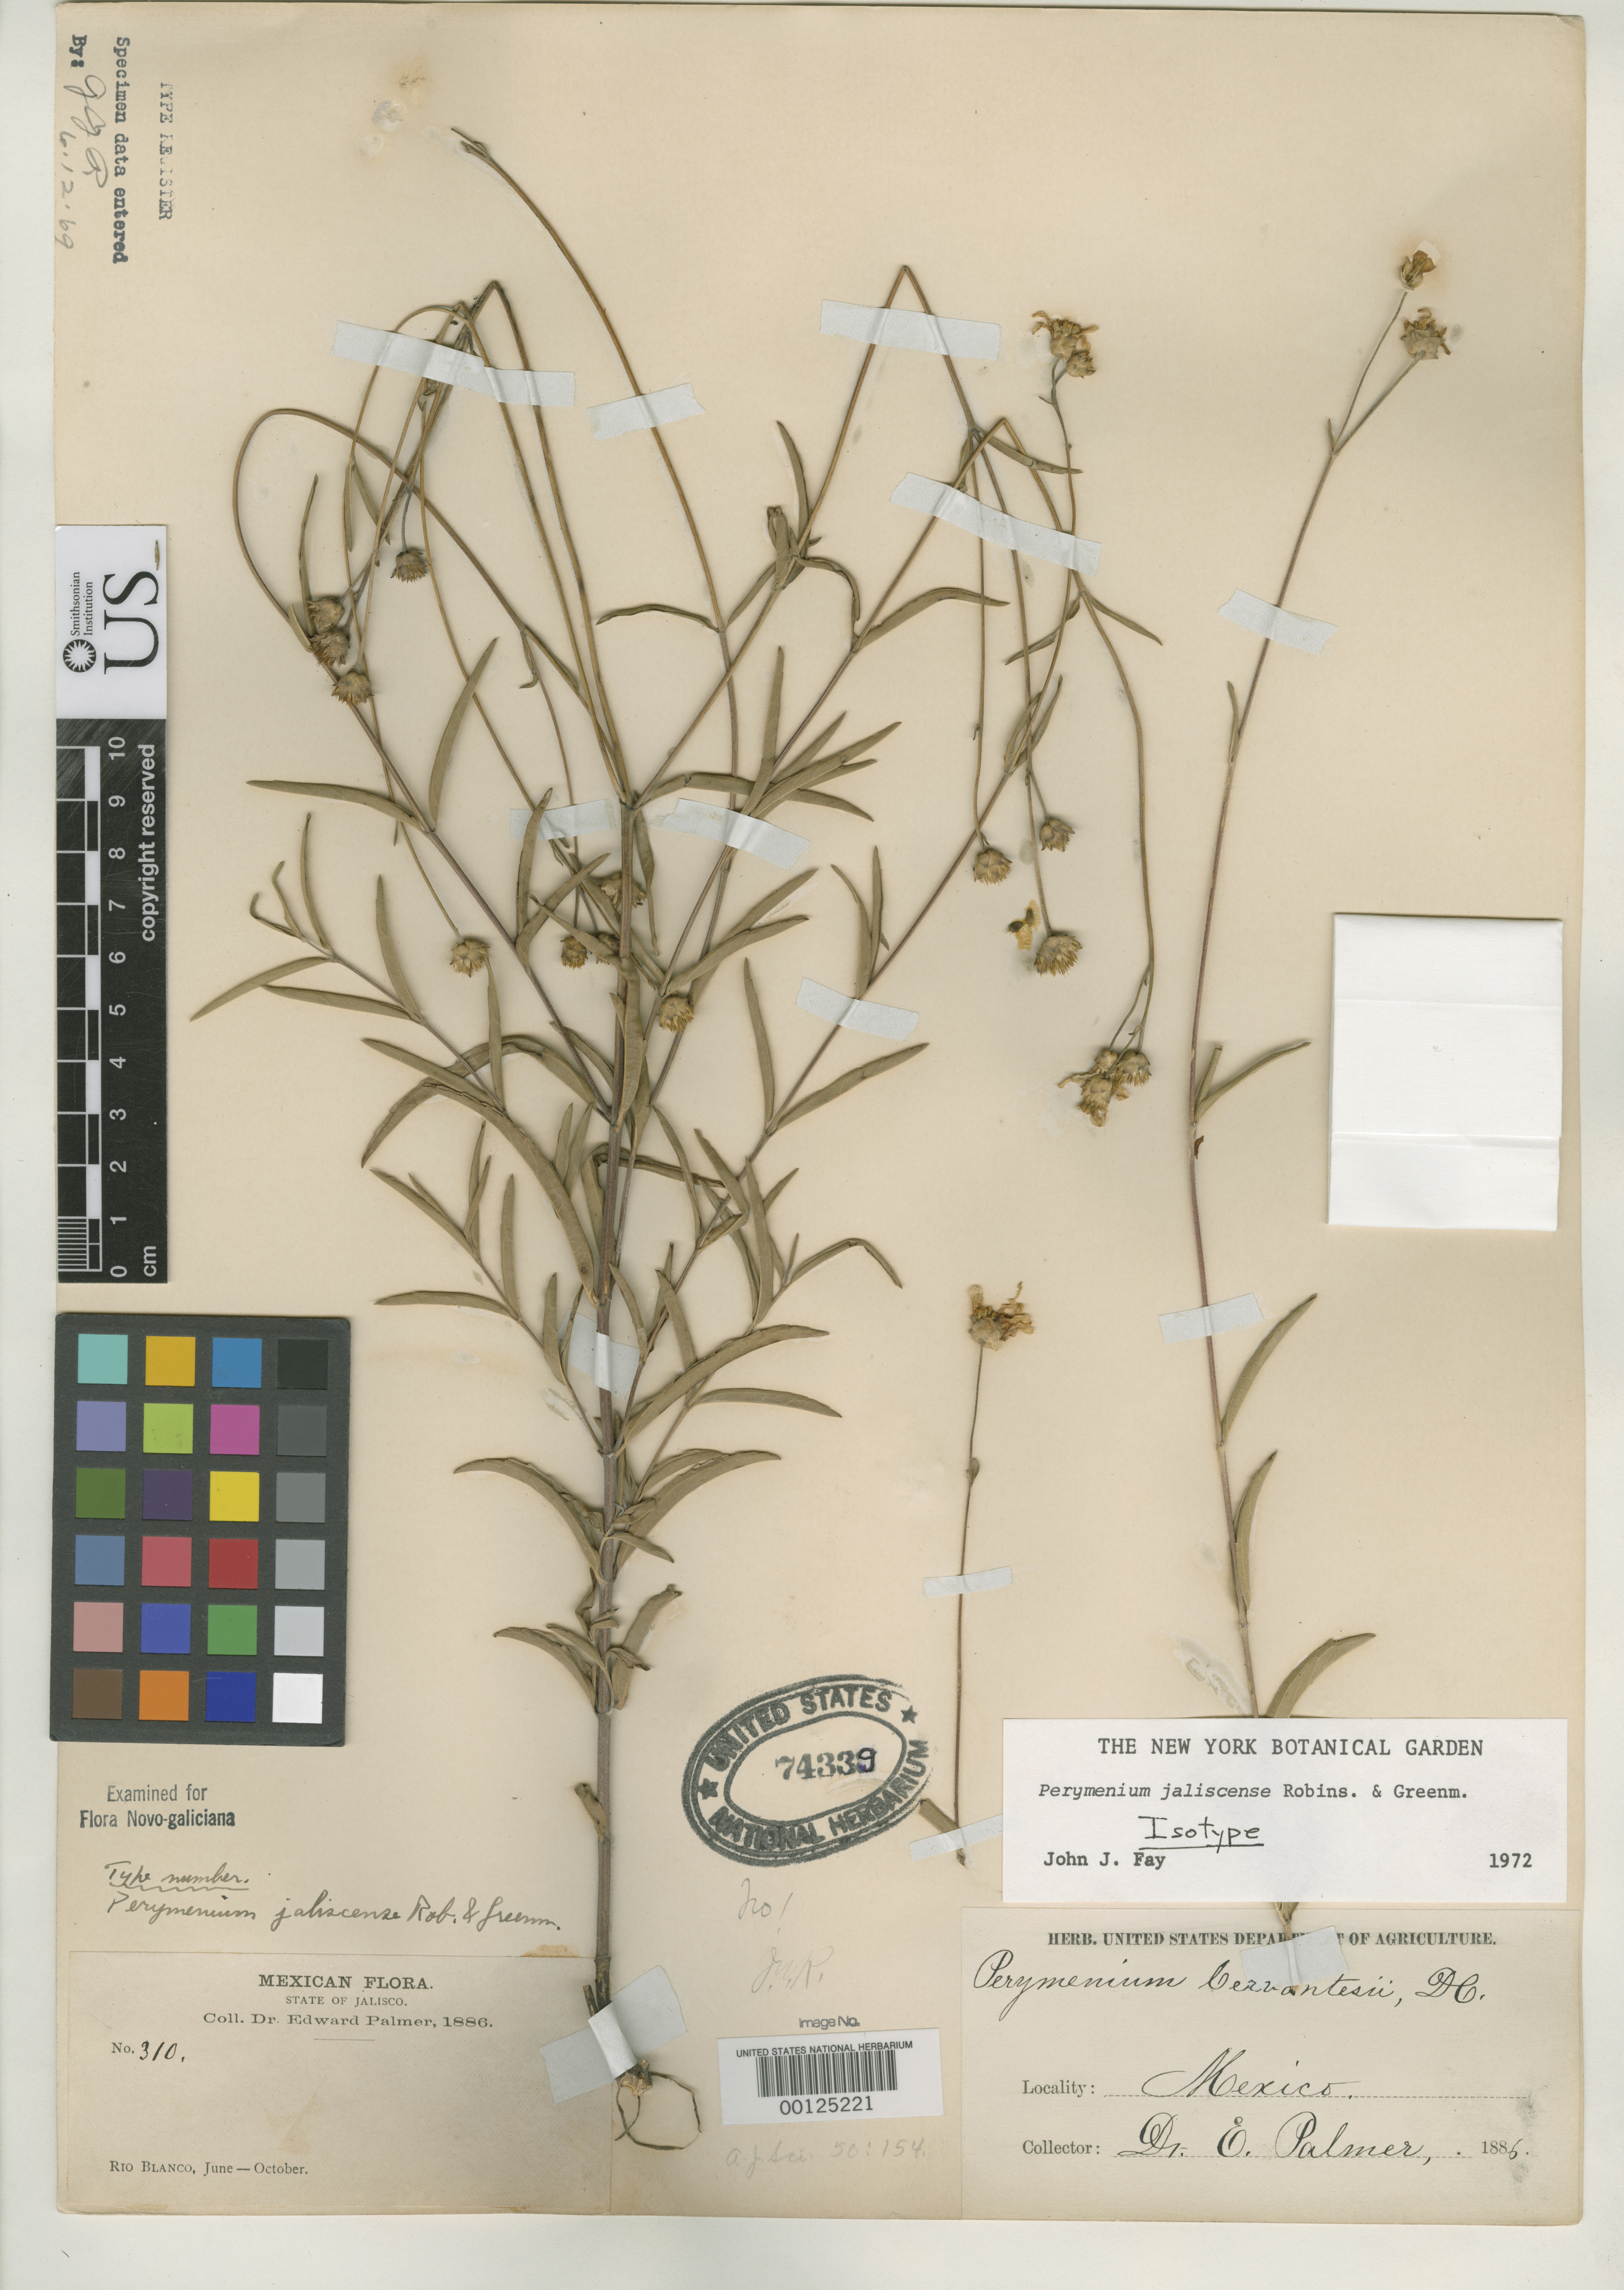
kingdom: Plantae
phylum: Tracheophyta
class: Magnoliopsida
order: Asterales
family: Asteraceae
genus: Perymenium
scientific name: Perymenium jaliscense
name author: B.L. Rob. & Greenm.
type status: Isosyntype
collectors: E. Palmer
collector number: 310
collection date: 1886-06/1886-10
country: Mexico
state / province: Jalisco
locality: Rio Blanco.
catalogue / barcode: US 74339